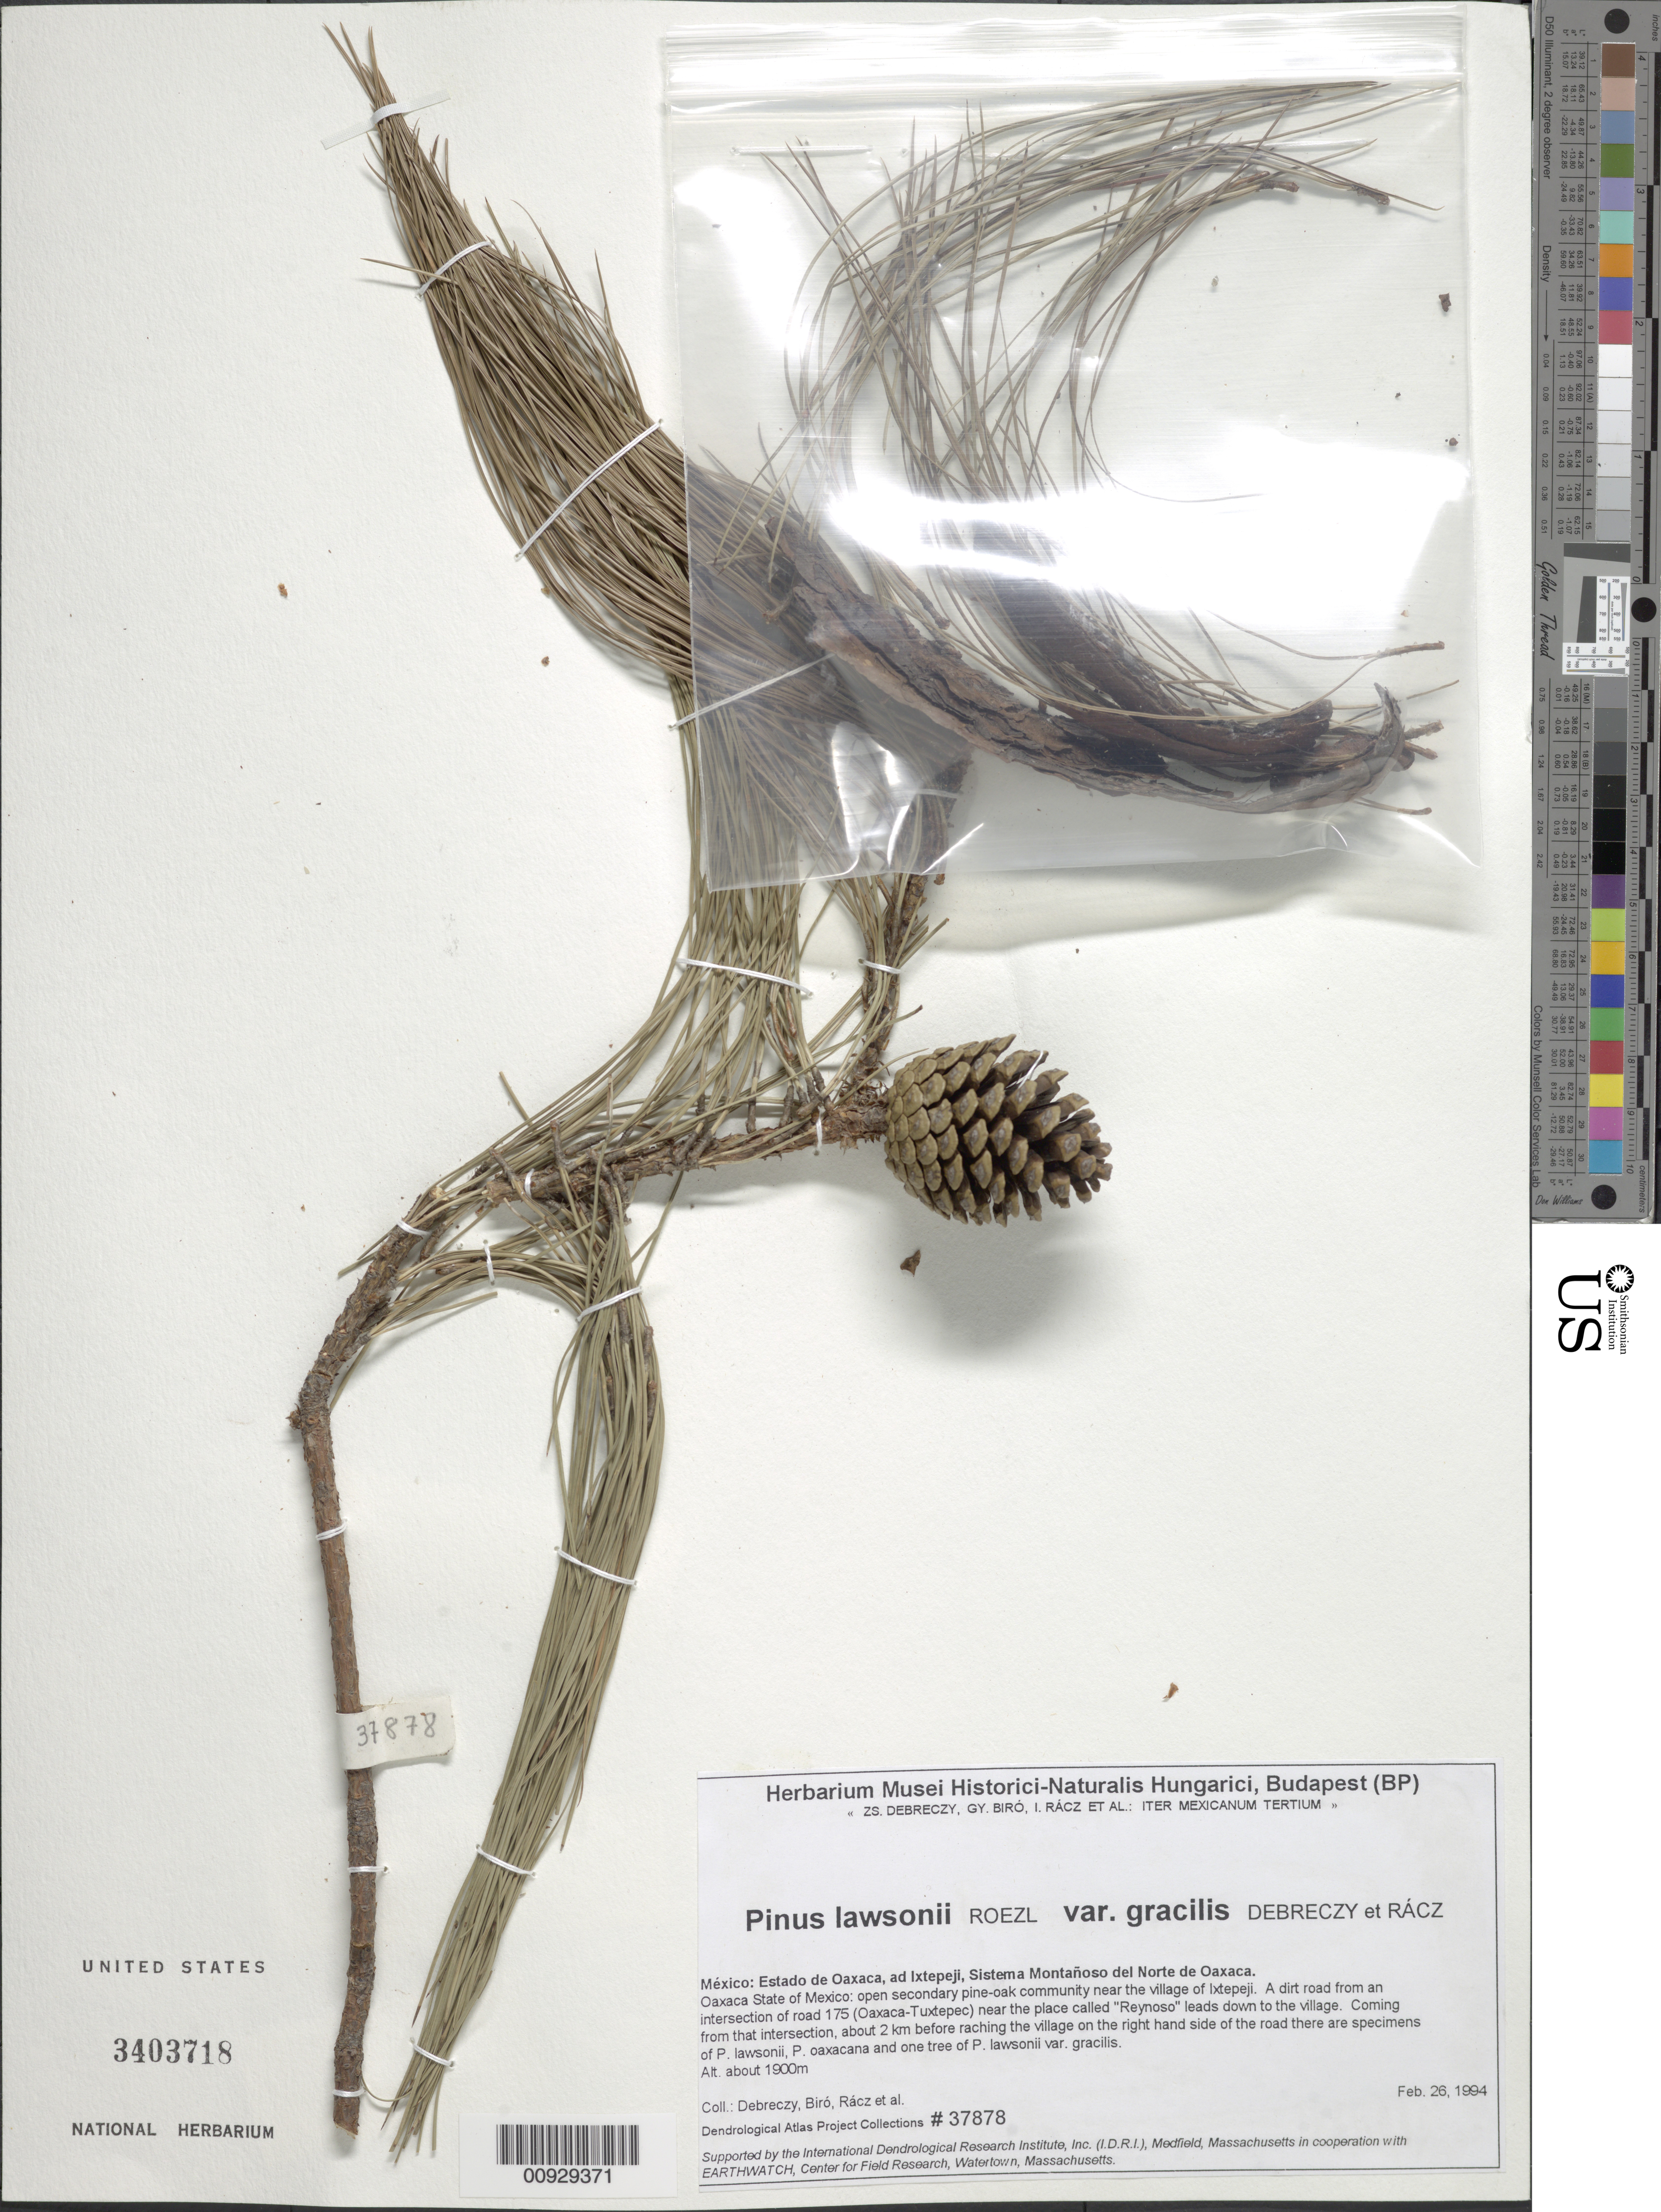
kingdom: Plantae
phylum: Tracheophyta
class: Pinopsida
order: Pinales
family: Pinaceae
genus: Pinus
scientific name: Pinus lawsonii var. gracilis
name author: Debreczy & I. Rácz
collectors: Z. Debreczy, G. Biro, I. Rácz & et al.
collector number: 37878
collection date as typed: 26 Feb 1994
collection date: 1994-02-26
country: Mexico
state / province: Oaxaca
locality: Near the village of Ixtepeji. A dirt road an intersection on road 175 (Oaxaca-Tuxtepec) near the place called "Reynoso" leads down to the village. Coming from the intersection, about 2 km. before reaching the village on the right hand side of the road.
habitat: Open secondary pine-oak community. Specimens of P. lawsonii, P. oaxacana and one tree of P. lawsonii var. gracilis.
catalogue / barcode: US 3403718